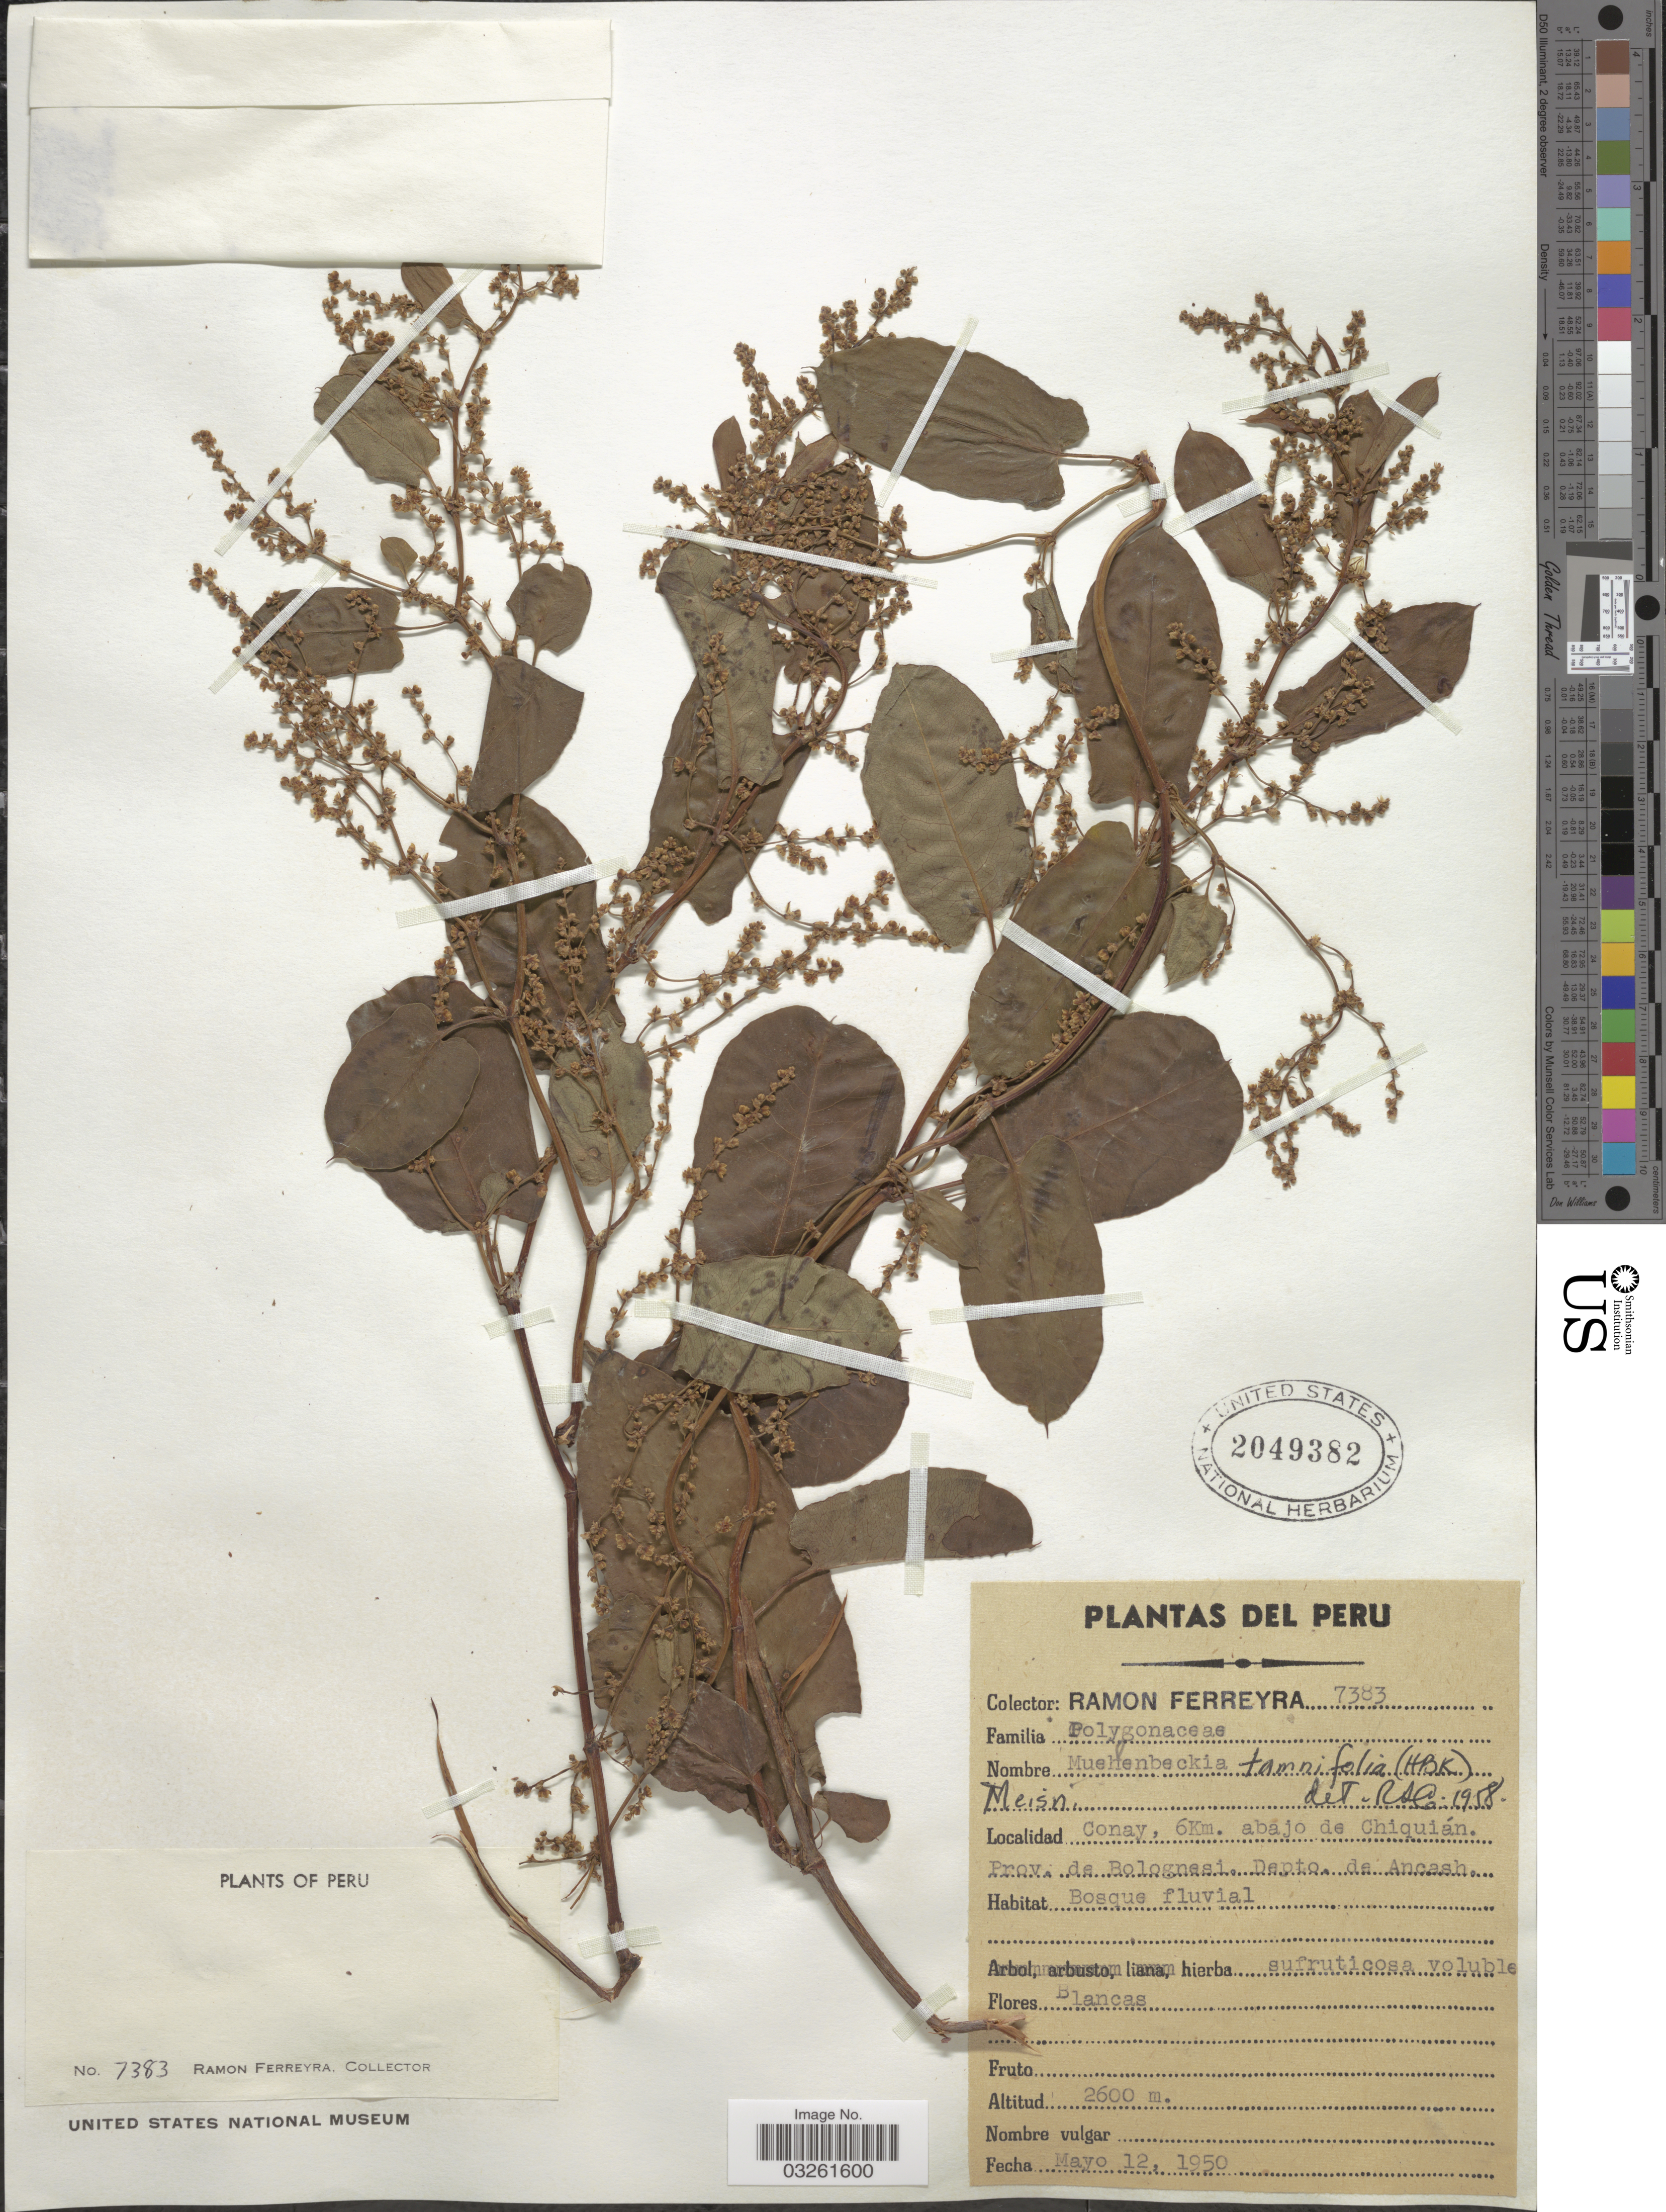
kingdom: Plantae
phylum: Tracheophyta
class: Magnoliopsida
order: Caryophyllales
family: Polygonaceae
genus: Muehlenbeckia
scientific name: Muehlenbeckia tamnifolia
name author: (Kunth) Meisn.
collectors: R. A. Ferreyra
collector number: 7383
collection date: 1950-05-12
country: Peru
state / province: Ancash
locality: Conay, 6Km. abajo de Chiquián. Prov. de Bolognesi. Depto. de Ancash.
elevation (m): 2600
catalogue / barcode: US 2049382